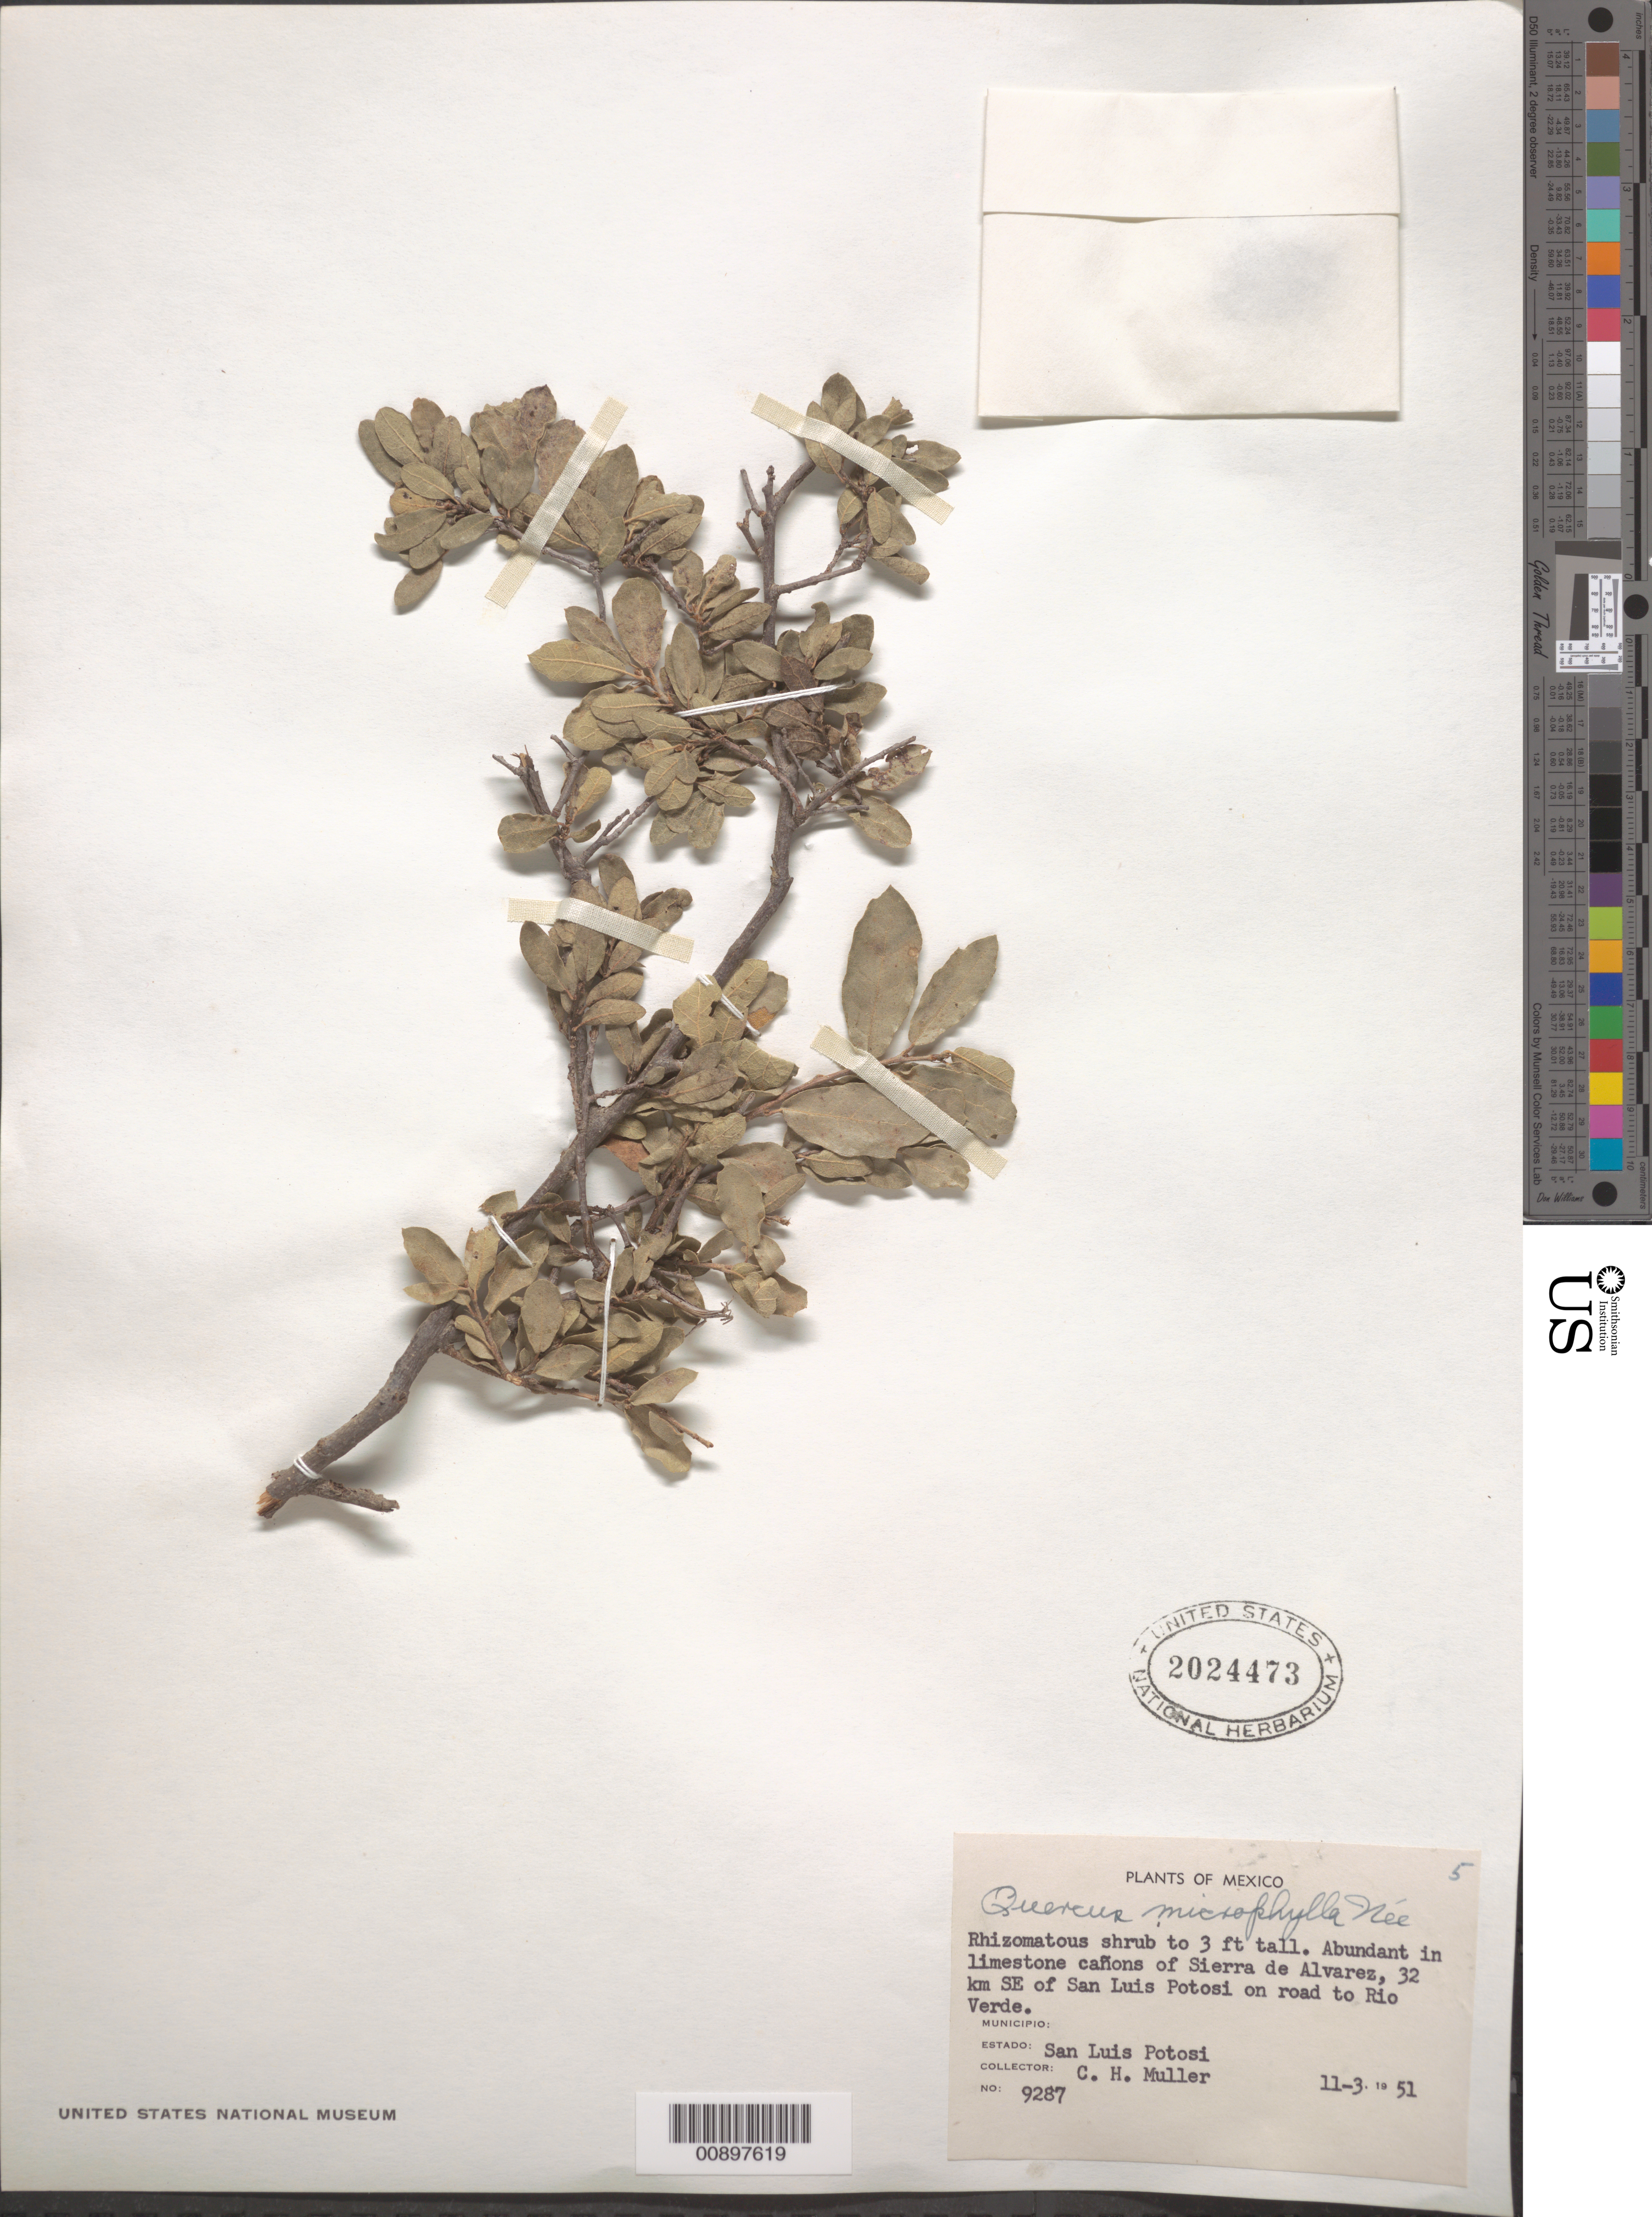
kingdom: Plantae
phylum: Tracheophyta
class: Magnoliopsida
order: Fagales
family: Fagaceae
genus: Quercus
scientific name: Quercus microphylla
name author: Née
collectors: C. H. Muller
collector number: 9287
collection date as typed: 03 Nov 1951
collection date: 1951-11-03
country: Mexico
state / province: San Luis Potosí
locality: Limestone cañons of Sierra de Alvarez, 32 km SE of San Luis Potosí on road to Río Verde.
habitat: Abundant in limestone cañons of Sierra.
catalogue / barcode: US 2024473